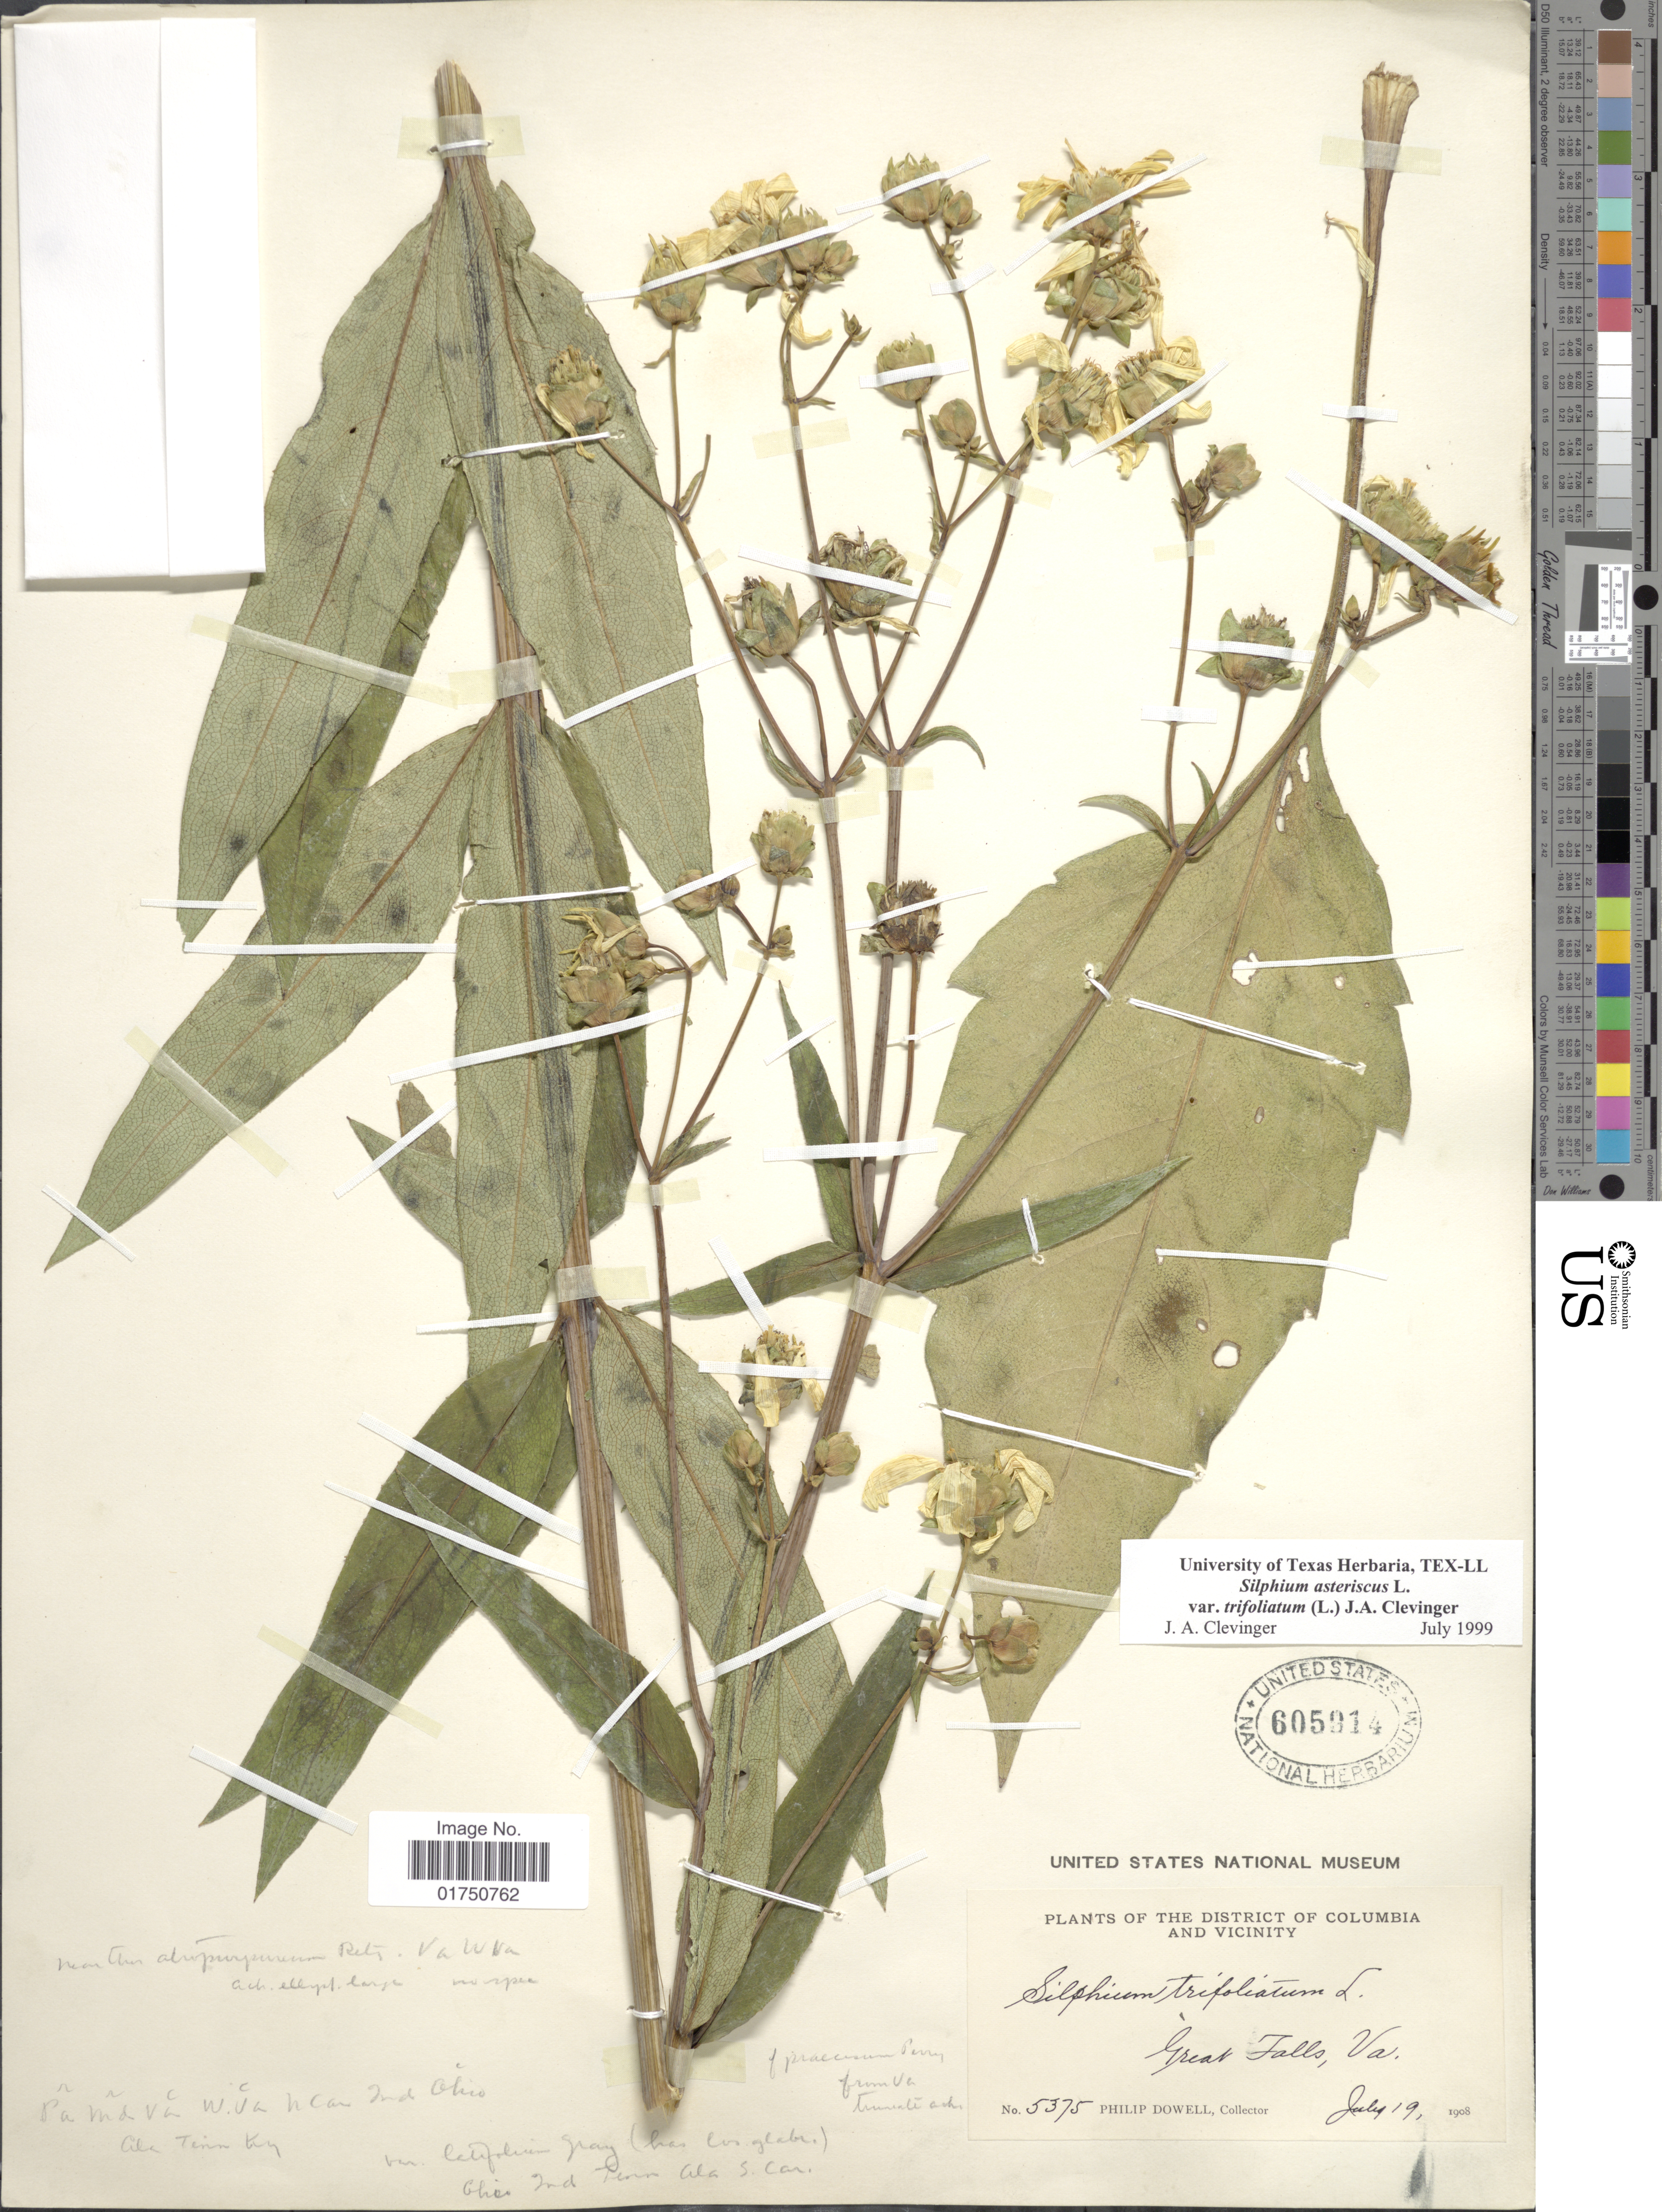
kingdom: Plantae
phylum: Tracheophyta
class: Magnoliopsida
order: Asterales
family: Asteraceae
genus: Silphium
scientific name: Silphium asteriscus var. trifoliatum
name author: (L.) Clevinger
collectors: P. Dowell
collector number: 5375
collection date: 1908-07-19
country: United States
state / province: Virginia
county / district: Fairfax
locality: Great Falls, Va.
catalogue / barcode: US 605914